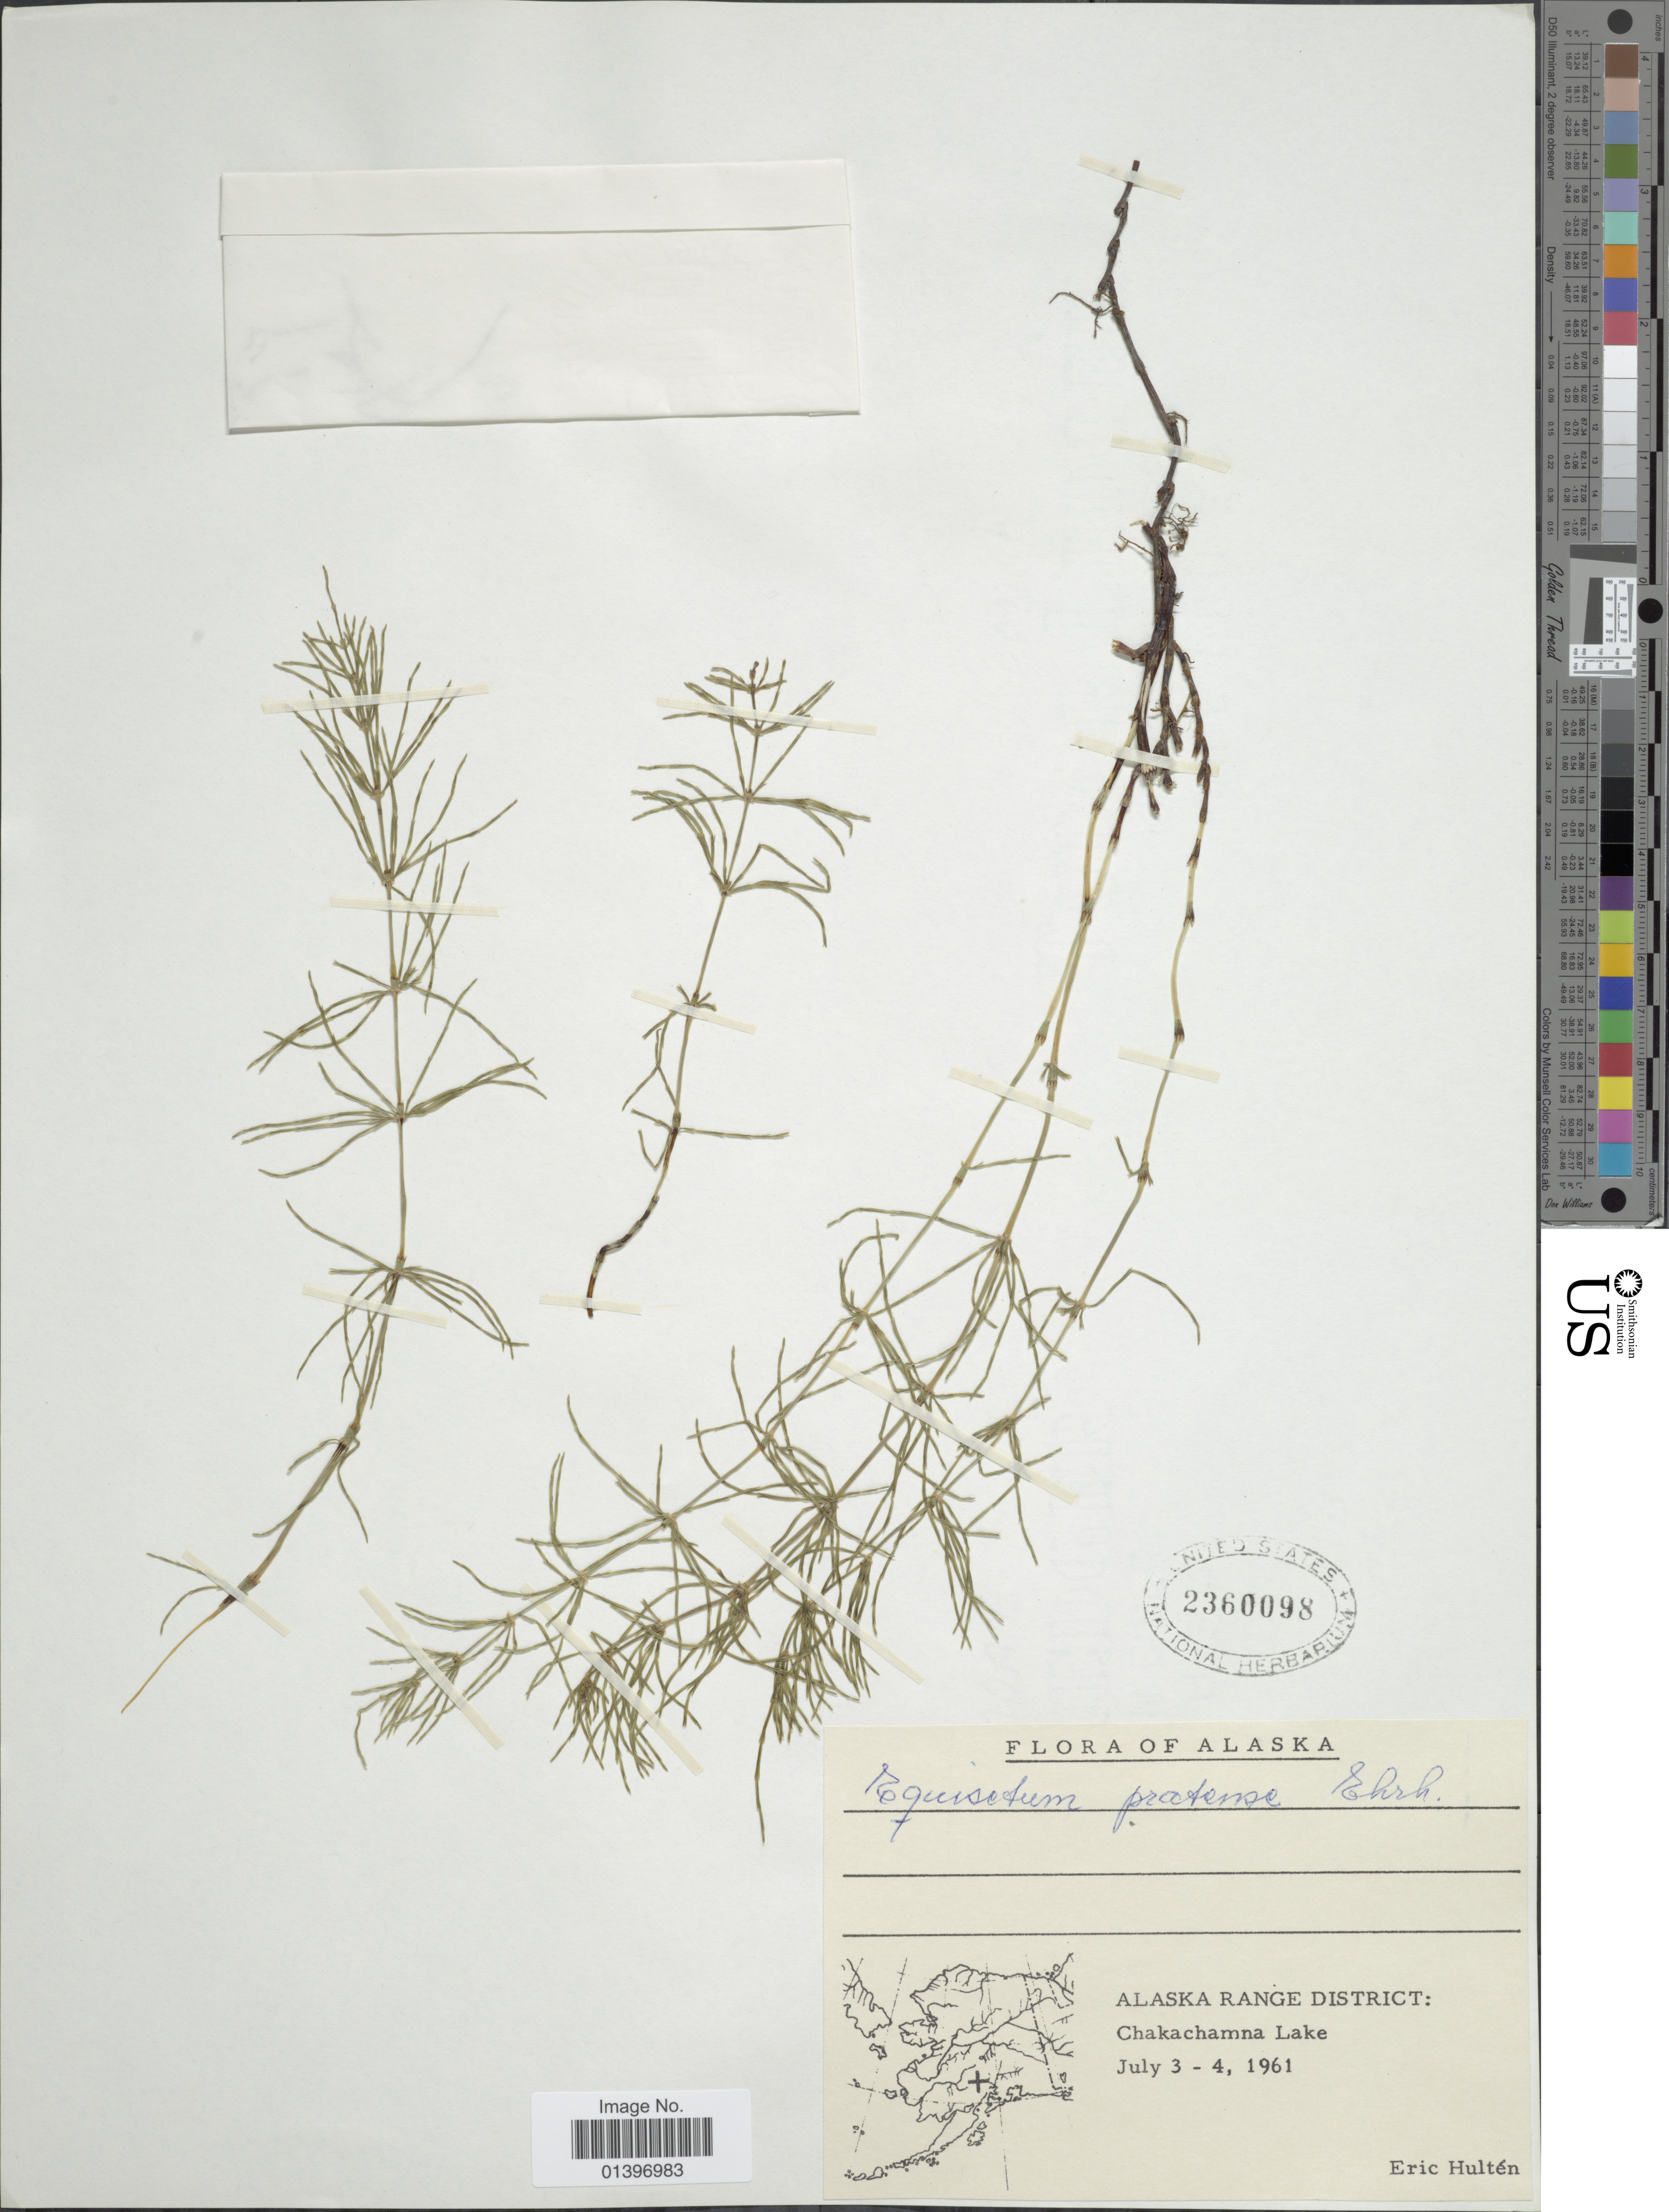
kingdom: Plantae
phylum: Tracheophyta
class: Polypodiopsida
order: Equisetales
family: Equisetaceae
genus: Equisetum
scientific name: Equisetum pratense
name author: Ehrh.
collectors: E. G. Hultén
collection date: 1961-07-03/1961-07-04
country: United States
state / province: Alaska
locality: Alaska Range District, Chakachamna Lake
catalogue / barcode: US 2360098